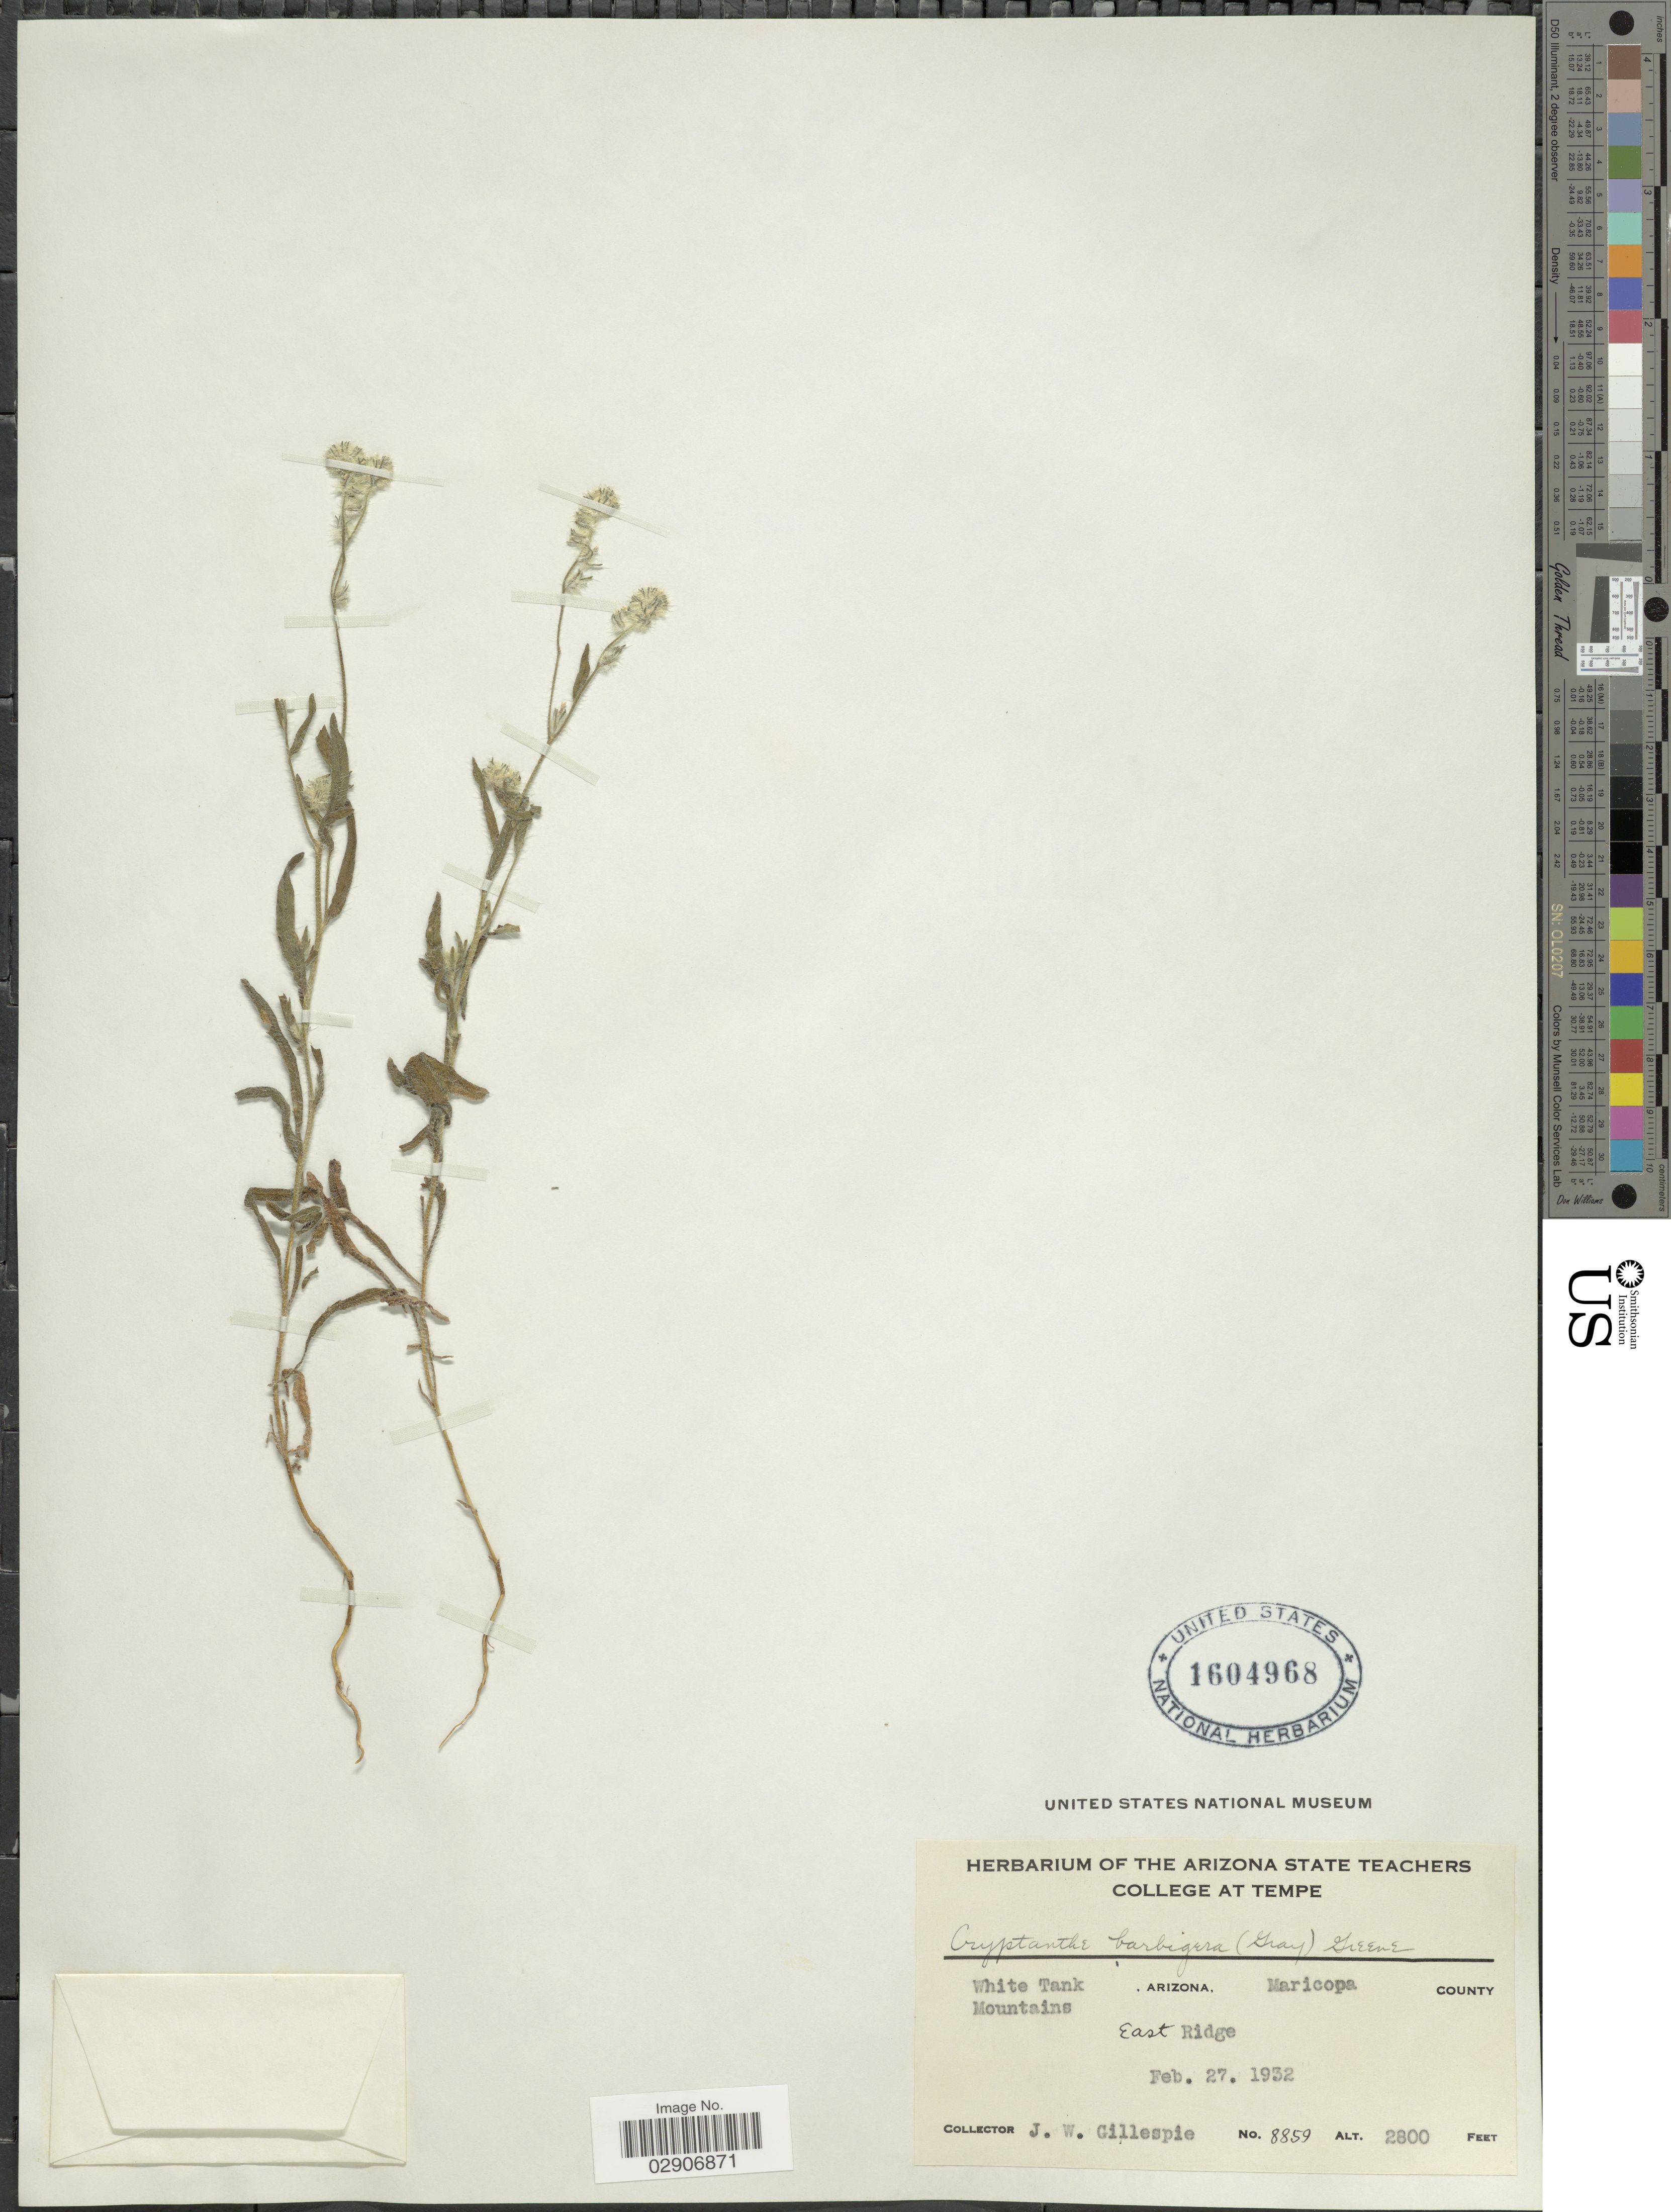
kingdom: Plantae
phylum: Tracheophyta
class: Magnoliopsida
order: Boraginales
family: Boraginaceae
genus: Cryptantha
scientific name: Cryptantha barbigera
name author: (A. Gray) Greene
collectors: J. W. Gillespie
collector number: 8859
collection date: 1932-02-27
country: United States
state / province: Arizona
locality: White Tank Mountains. Maricopa County. East Ridge.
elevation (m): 853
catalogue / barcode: US 1604968